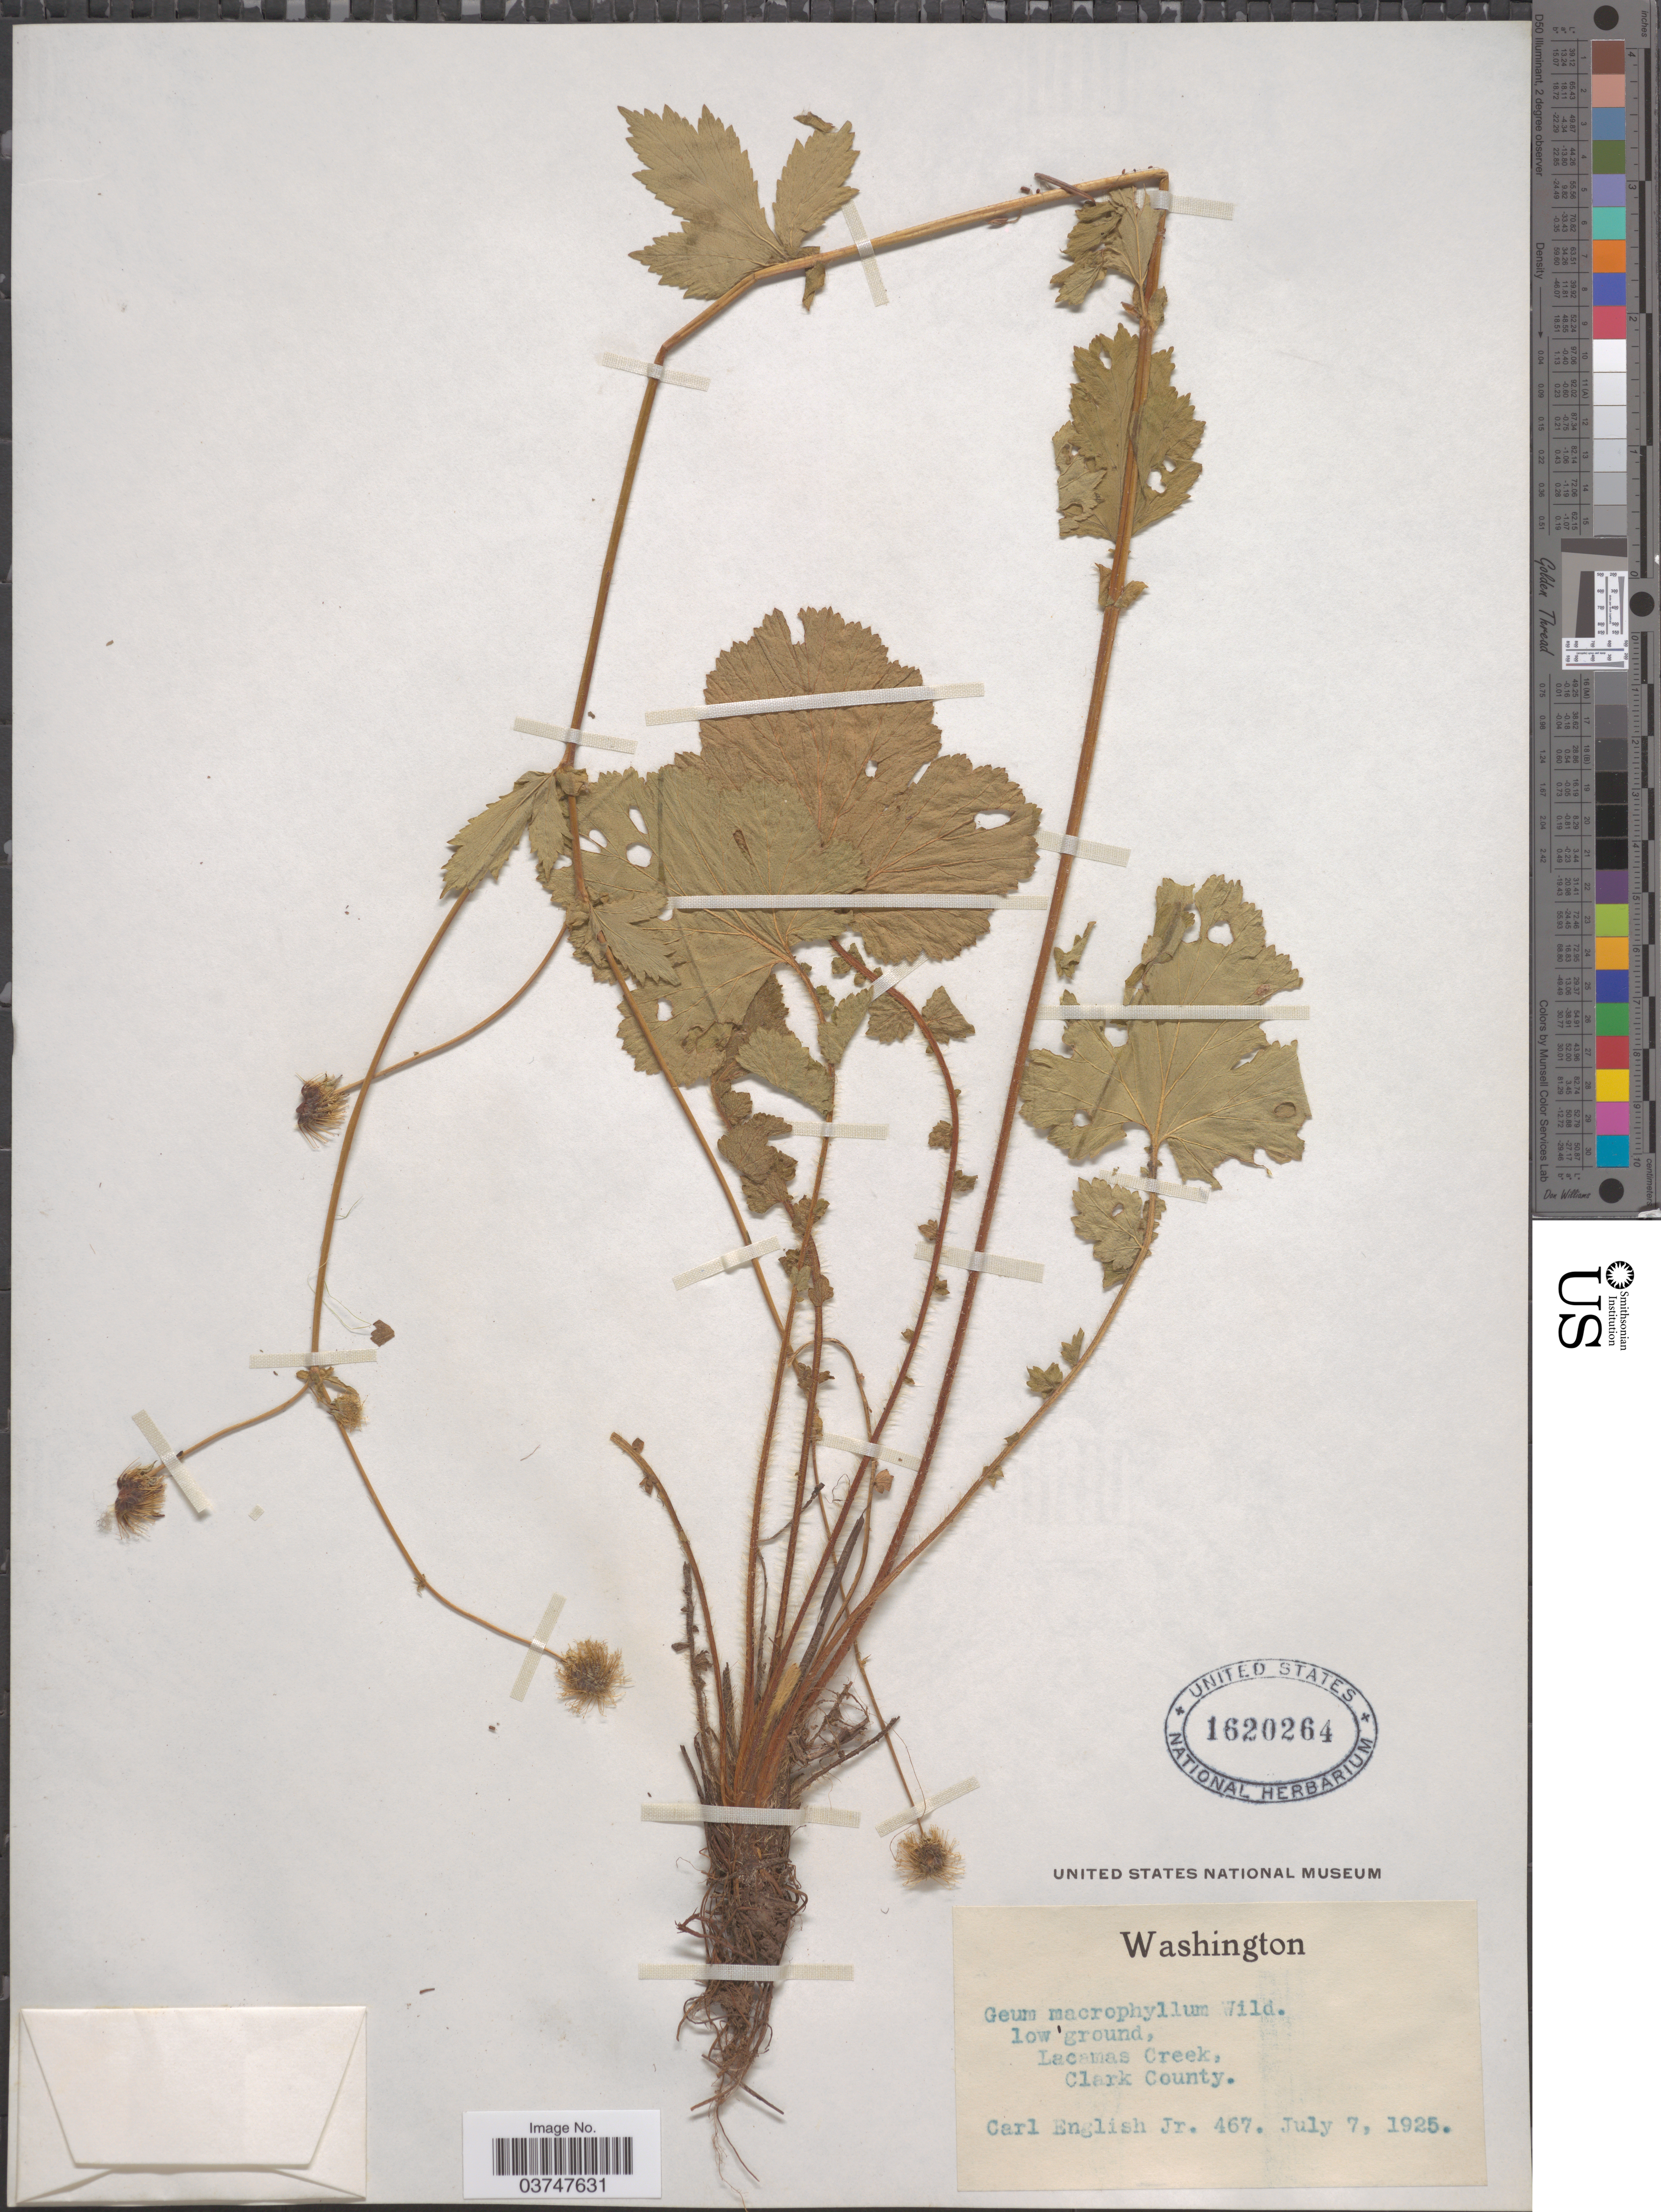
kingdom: Plantae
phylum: Tracheophyta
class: Magnoliopsida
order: Rosales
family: Rosaceae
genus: Geum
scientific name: Geum macrophyllum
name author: Willd.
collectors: C. English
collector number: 467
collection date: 1925-07-07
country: United States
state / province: Washington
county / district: Clark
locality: Lacamas Creek, Clark County.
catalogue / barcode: US 1620264